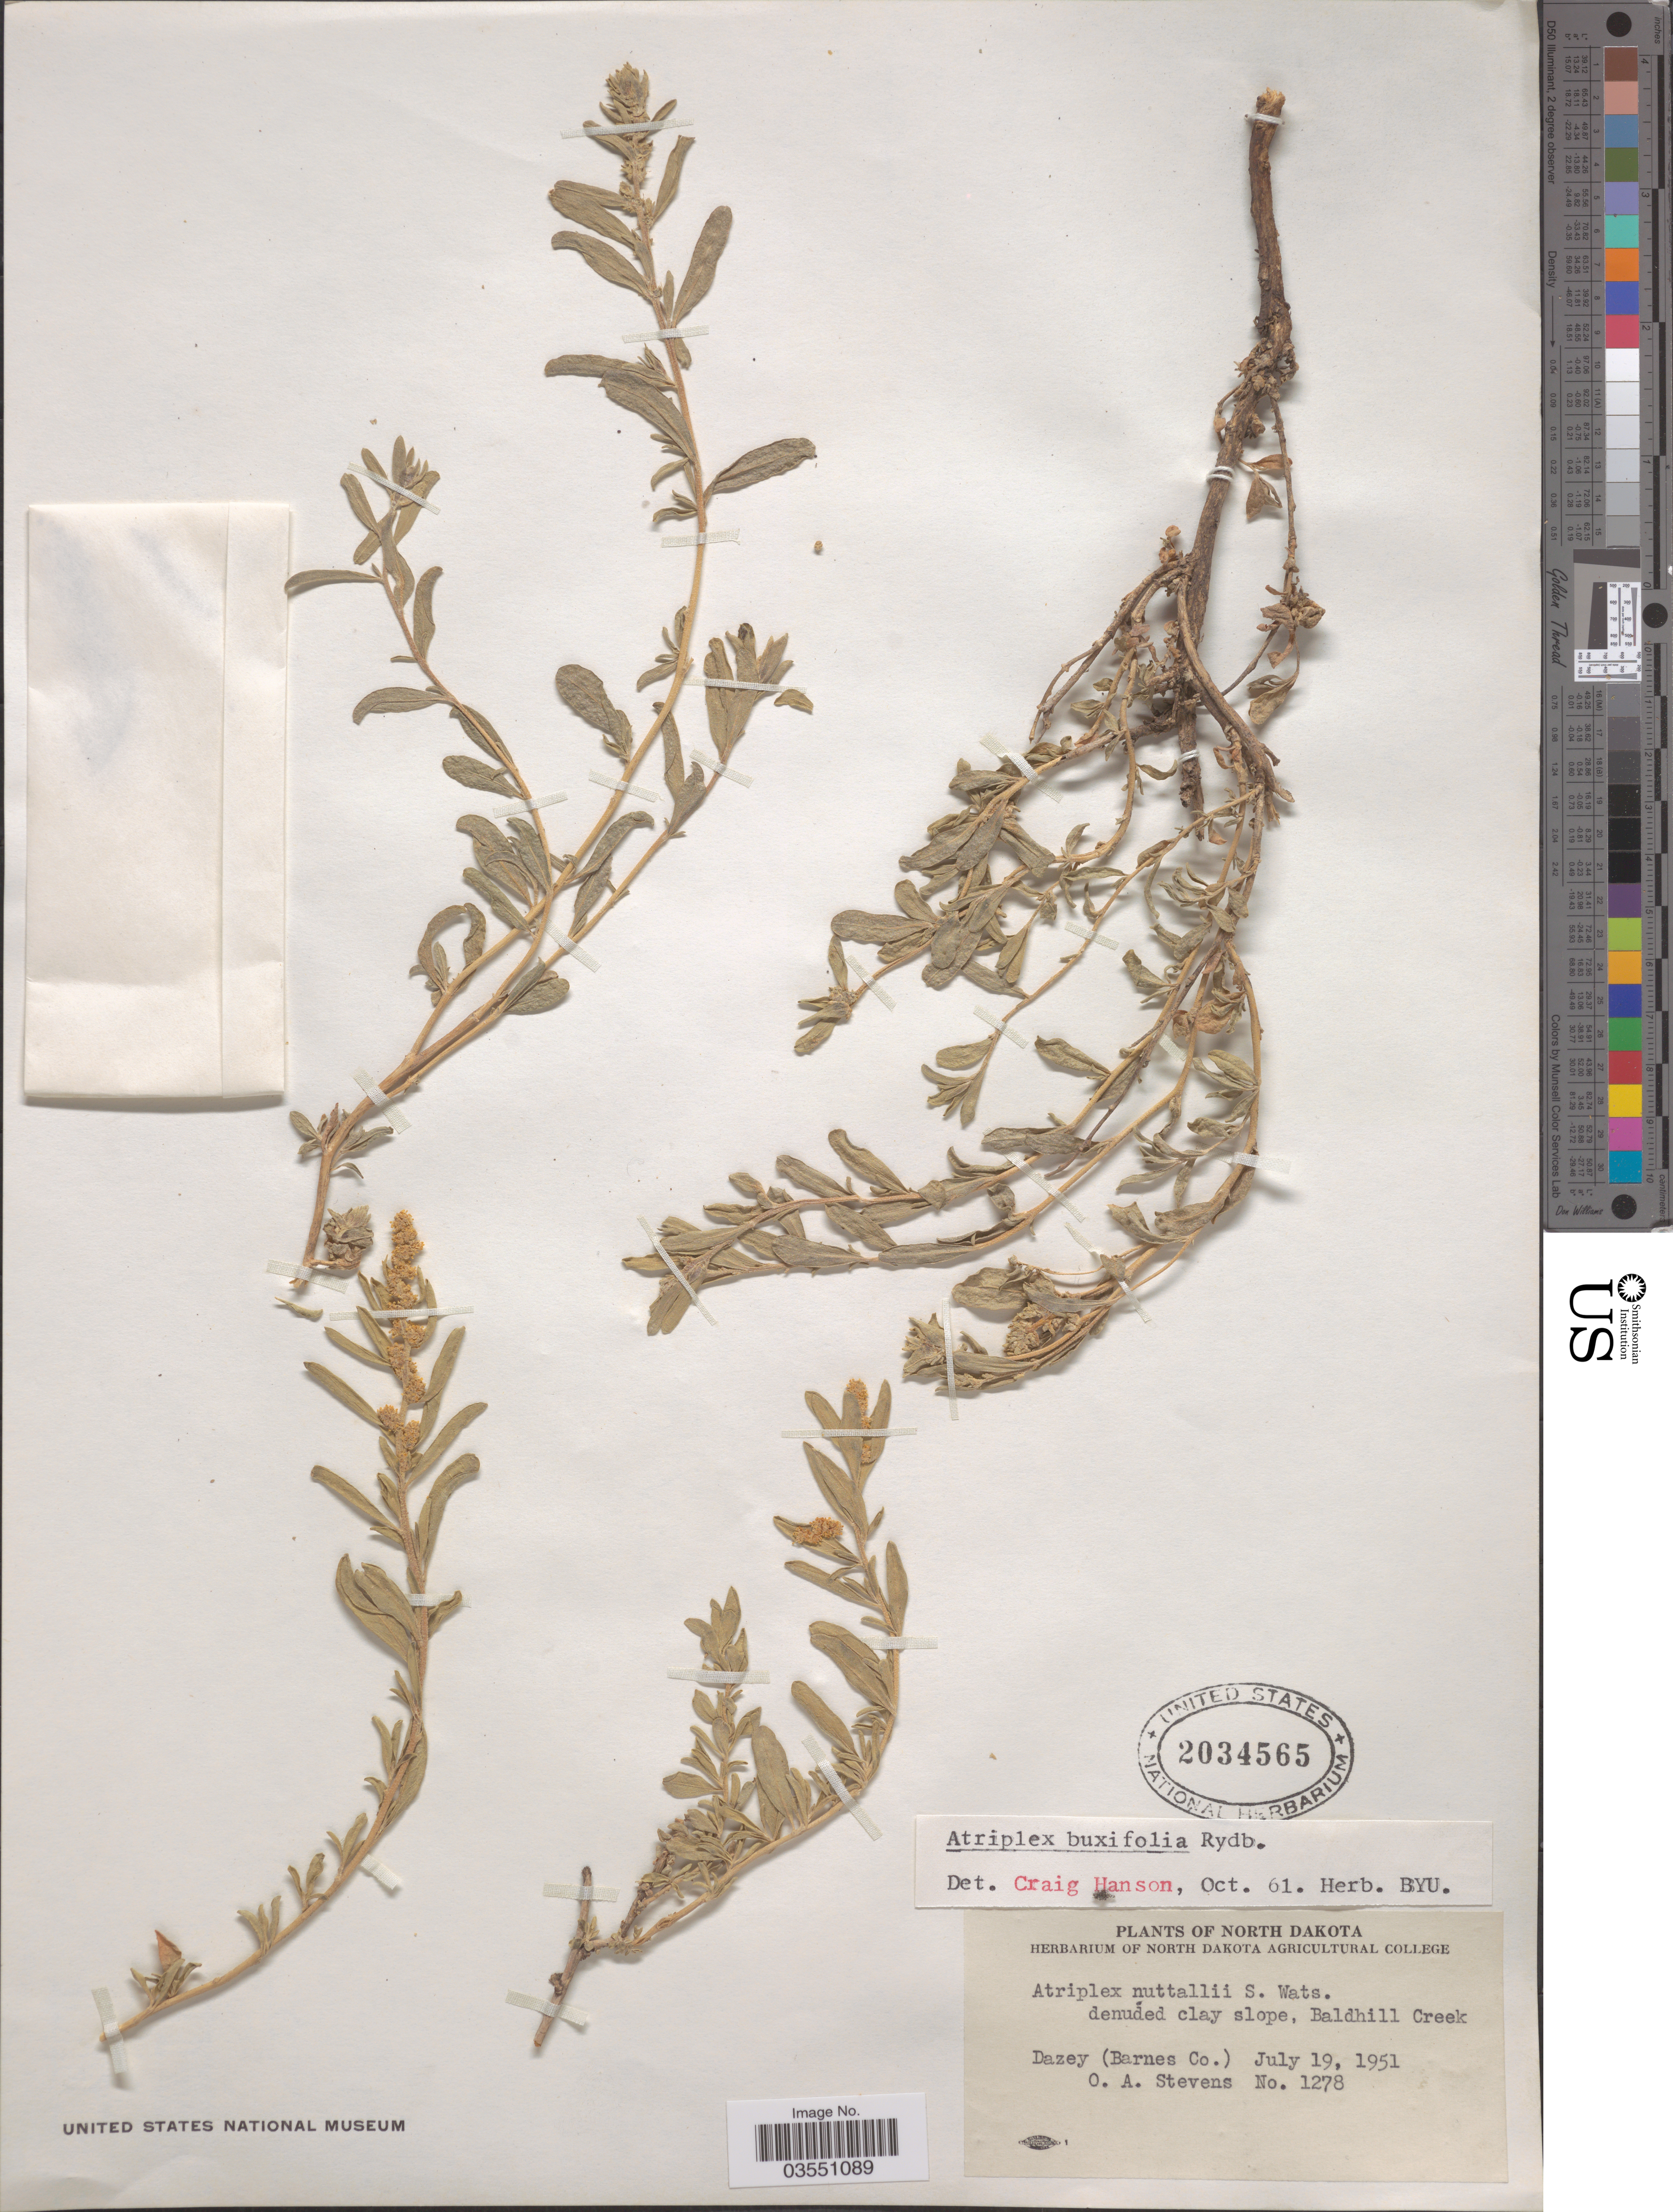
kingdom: Plantae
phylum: Tracheophyta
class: Magnoliopsida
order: Caryophyllales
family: Amaranthaceae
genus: Atriplex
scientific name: Atriplex buxifolia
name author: Rydb.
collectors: O. A. Stevens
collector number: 1278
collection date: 1951-07-19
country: United States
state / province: North Dakota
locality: Dazey (Barnes Co.).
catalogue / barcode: US 2034565